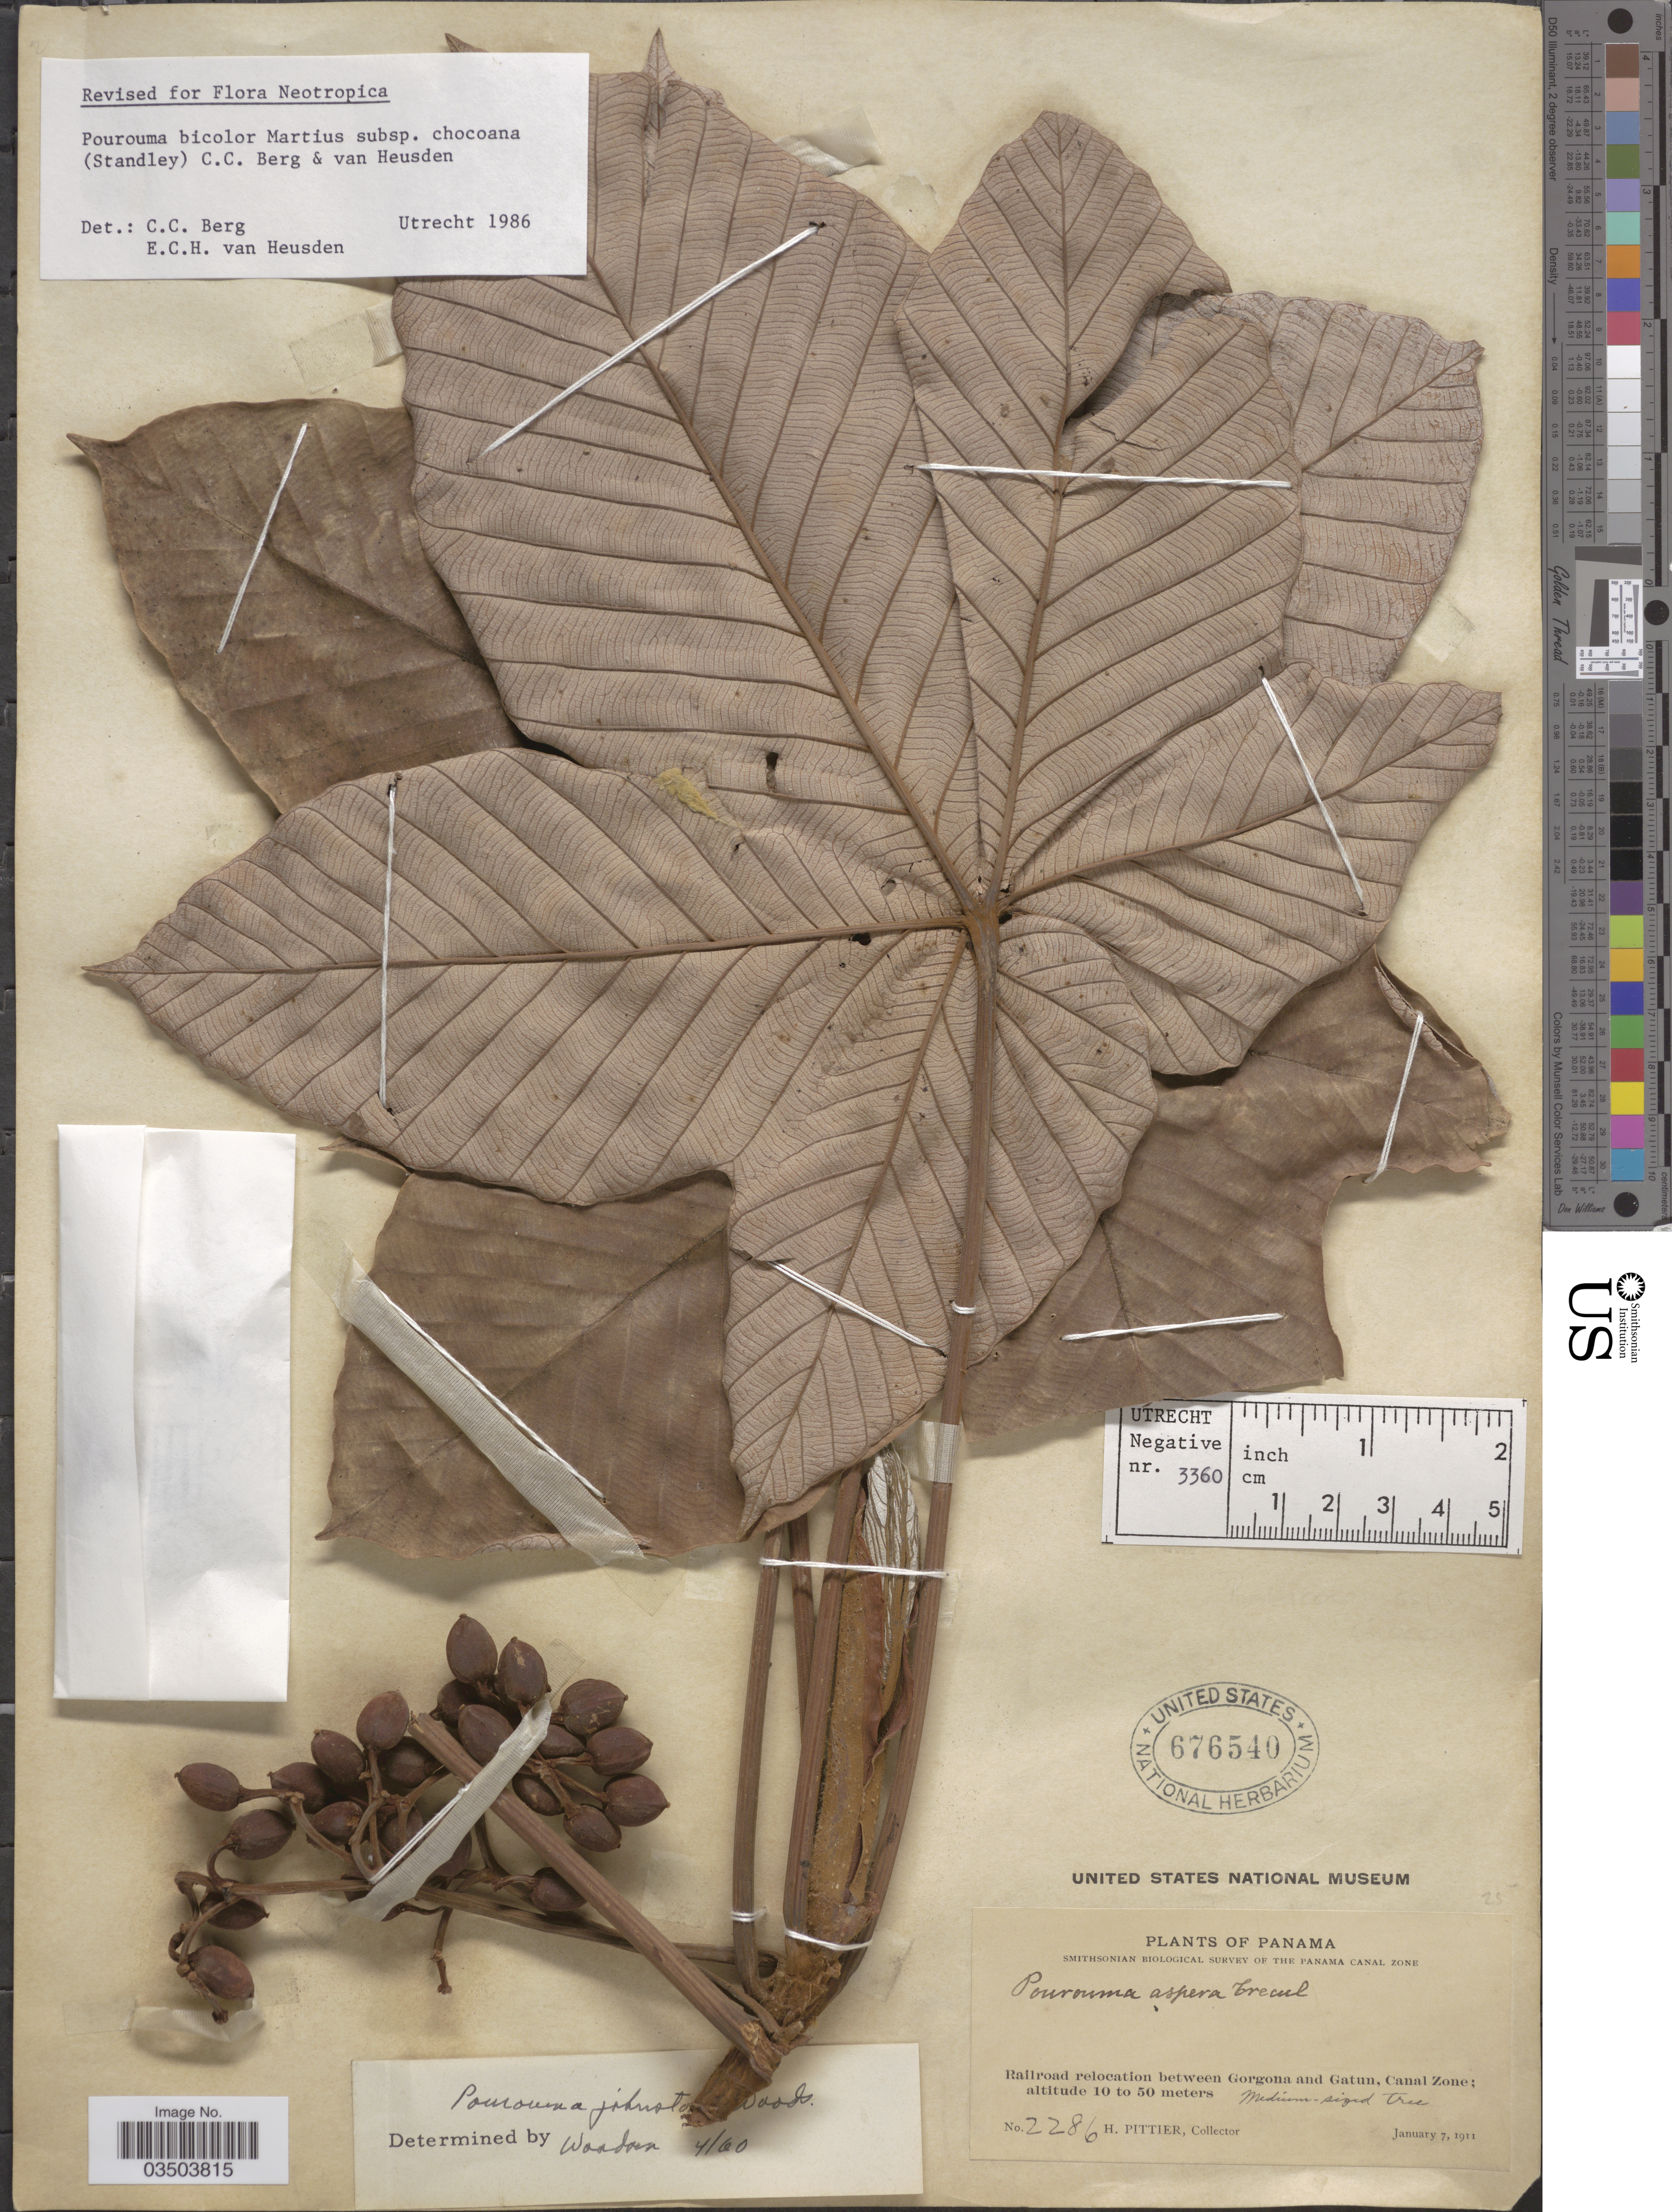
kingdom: Plantae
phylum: Tracheophyta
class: Magnoliopsida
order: Rosales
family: Urticaceae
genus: Pourouma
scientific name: Pourouma bicolor subsp. chocoana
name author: (Standl.) C.C. Berg & Heusden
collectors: H. F. Pittier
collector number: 2286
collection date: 1911-01-07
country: Panama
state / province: Colón / Panamá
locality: The Panama Canal Zone. Railroad relocation between Gorgona and Gatun, Canal Zone.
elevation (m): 10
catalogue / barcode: US 676540